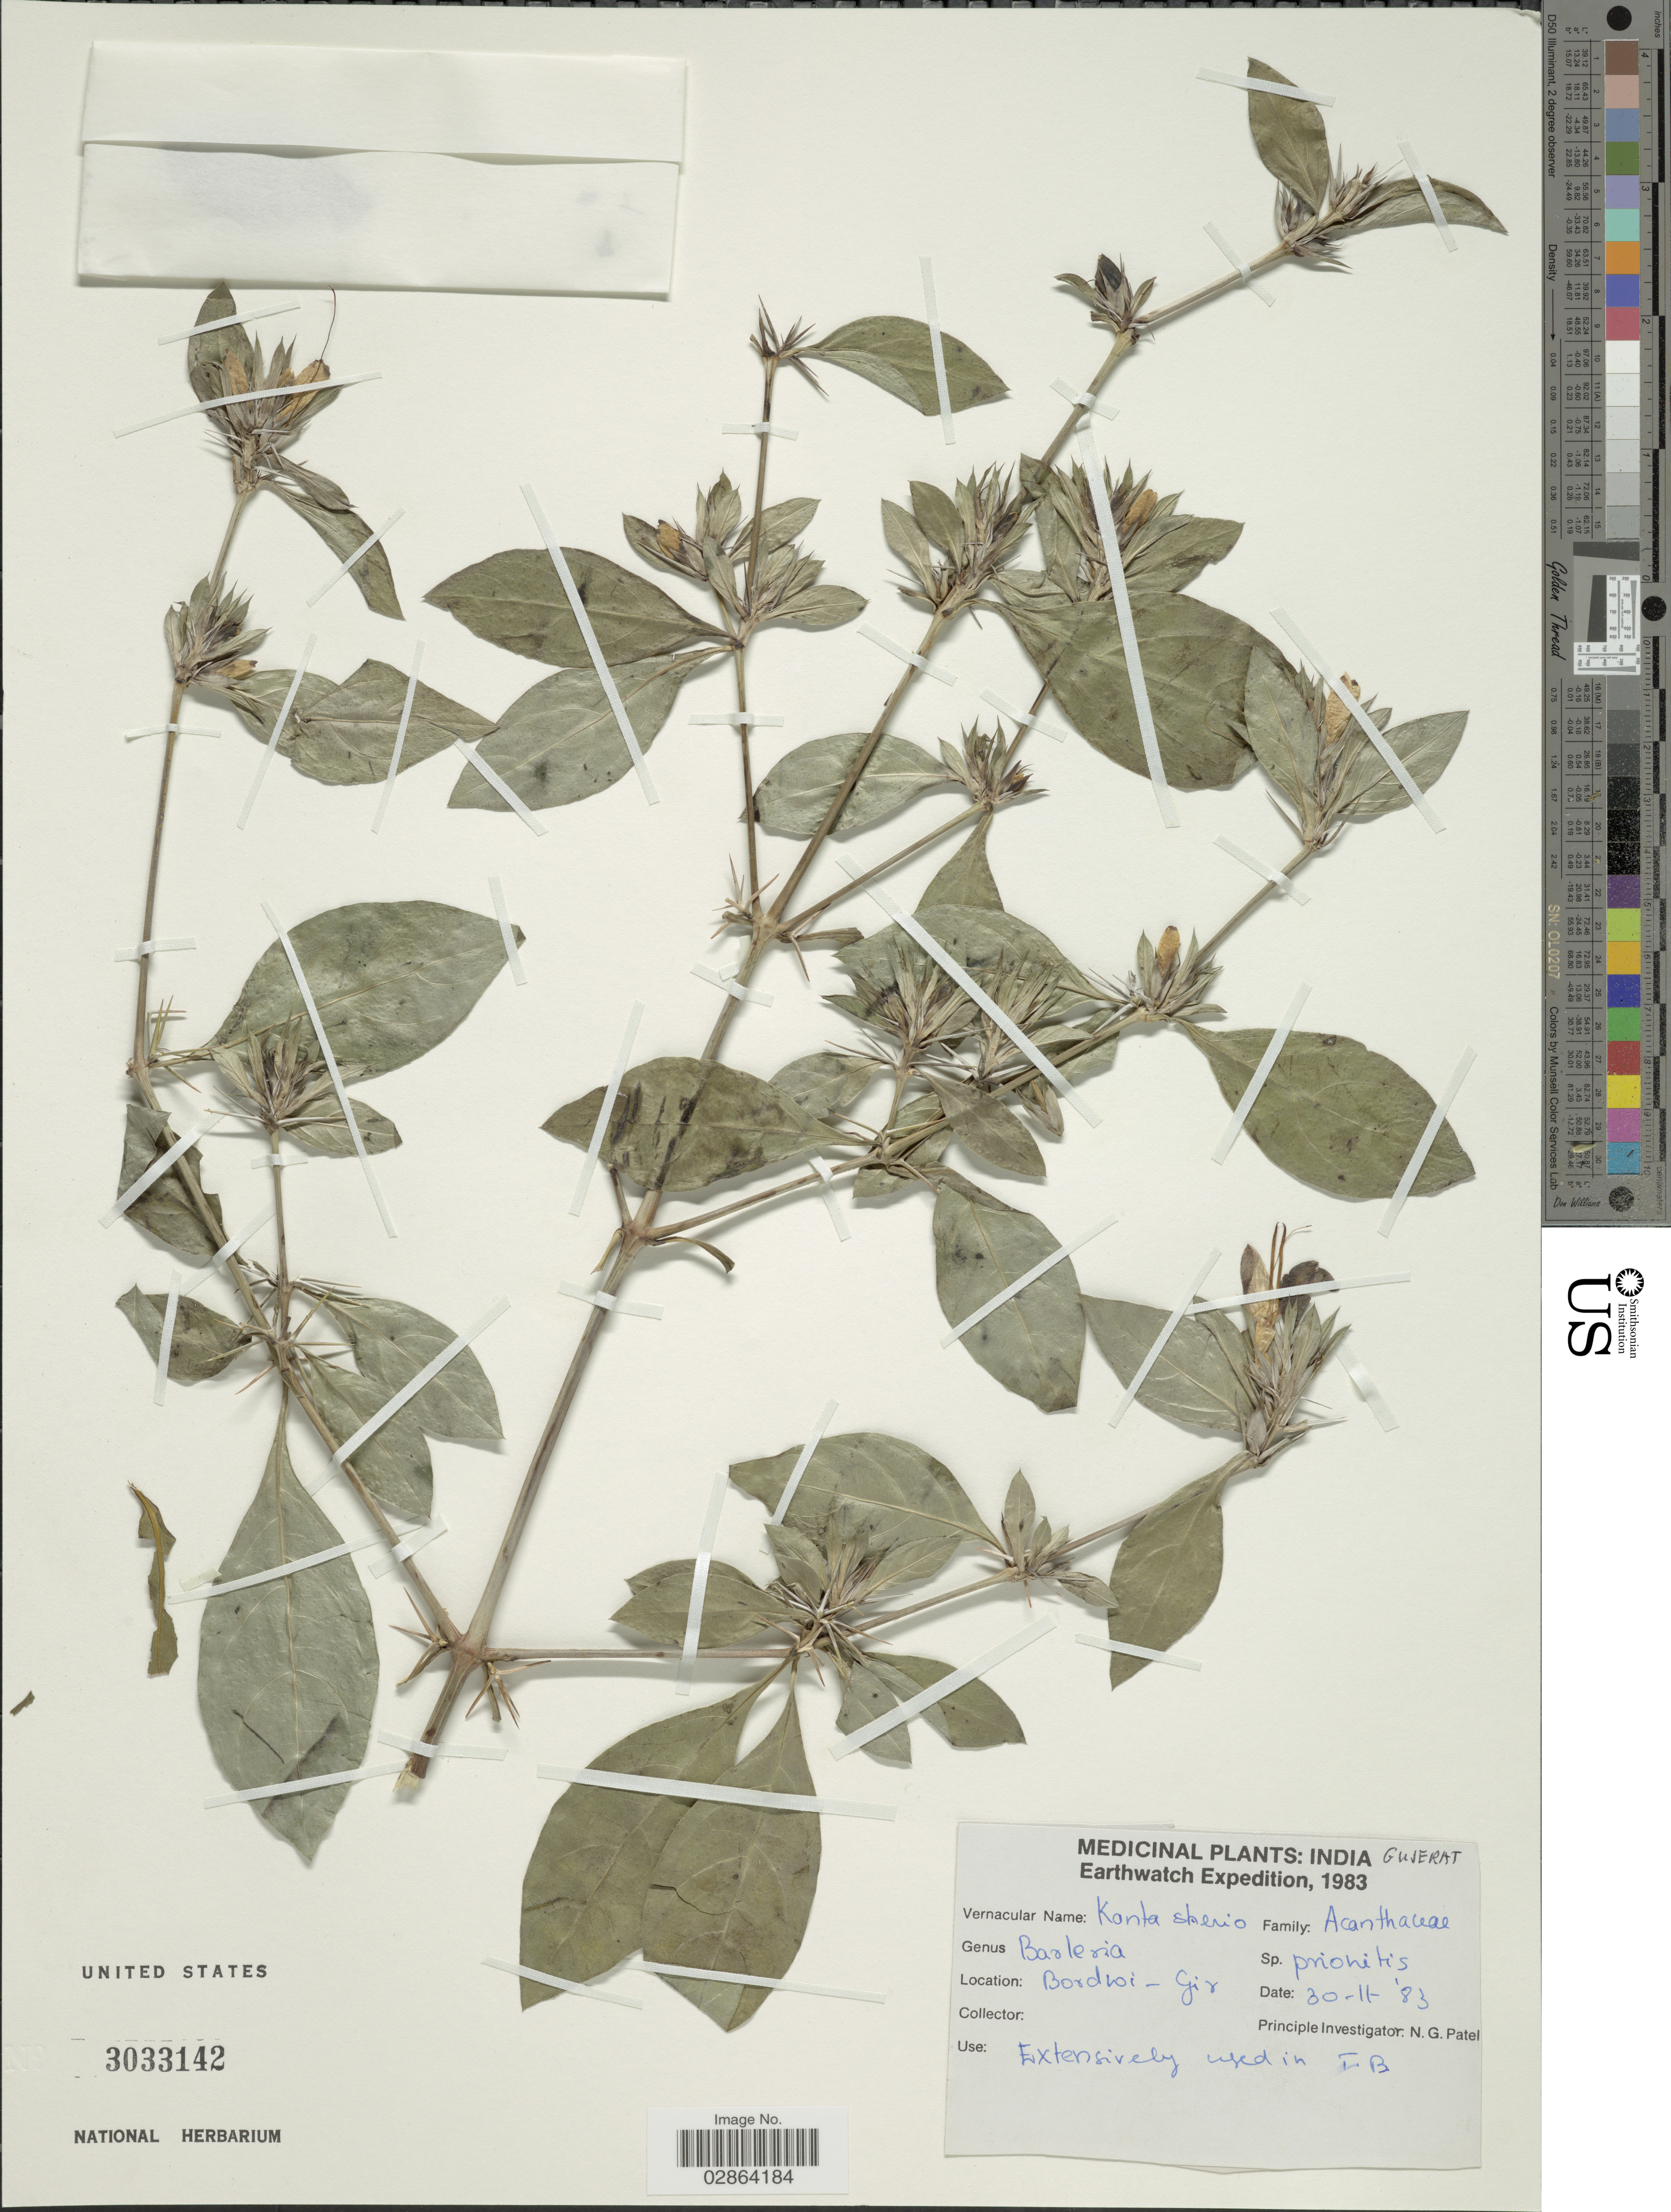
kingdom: Plantae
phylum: Tracheophyta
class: Magnoliopsida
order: Lamiales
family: Acanthaceae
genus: Barleria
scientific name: Barleria sp.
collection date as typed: Transcribed d/m/y: 30/11/83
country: India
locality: Earthwatch, Bordroi [interpreted] - Gir.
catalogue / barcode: US 3033142